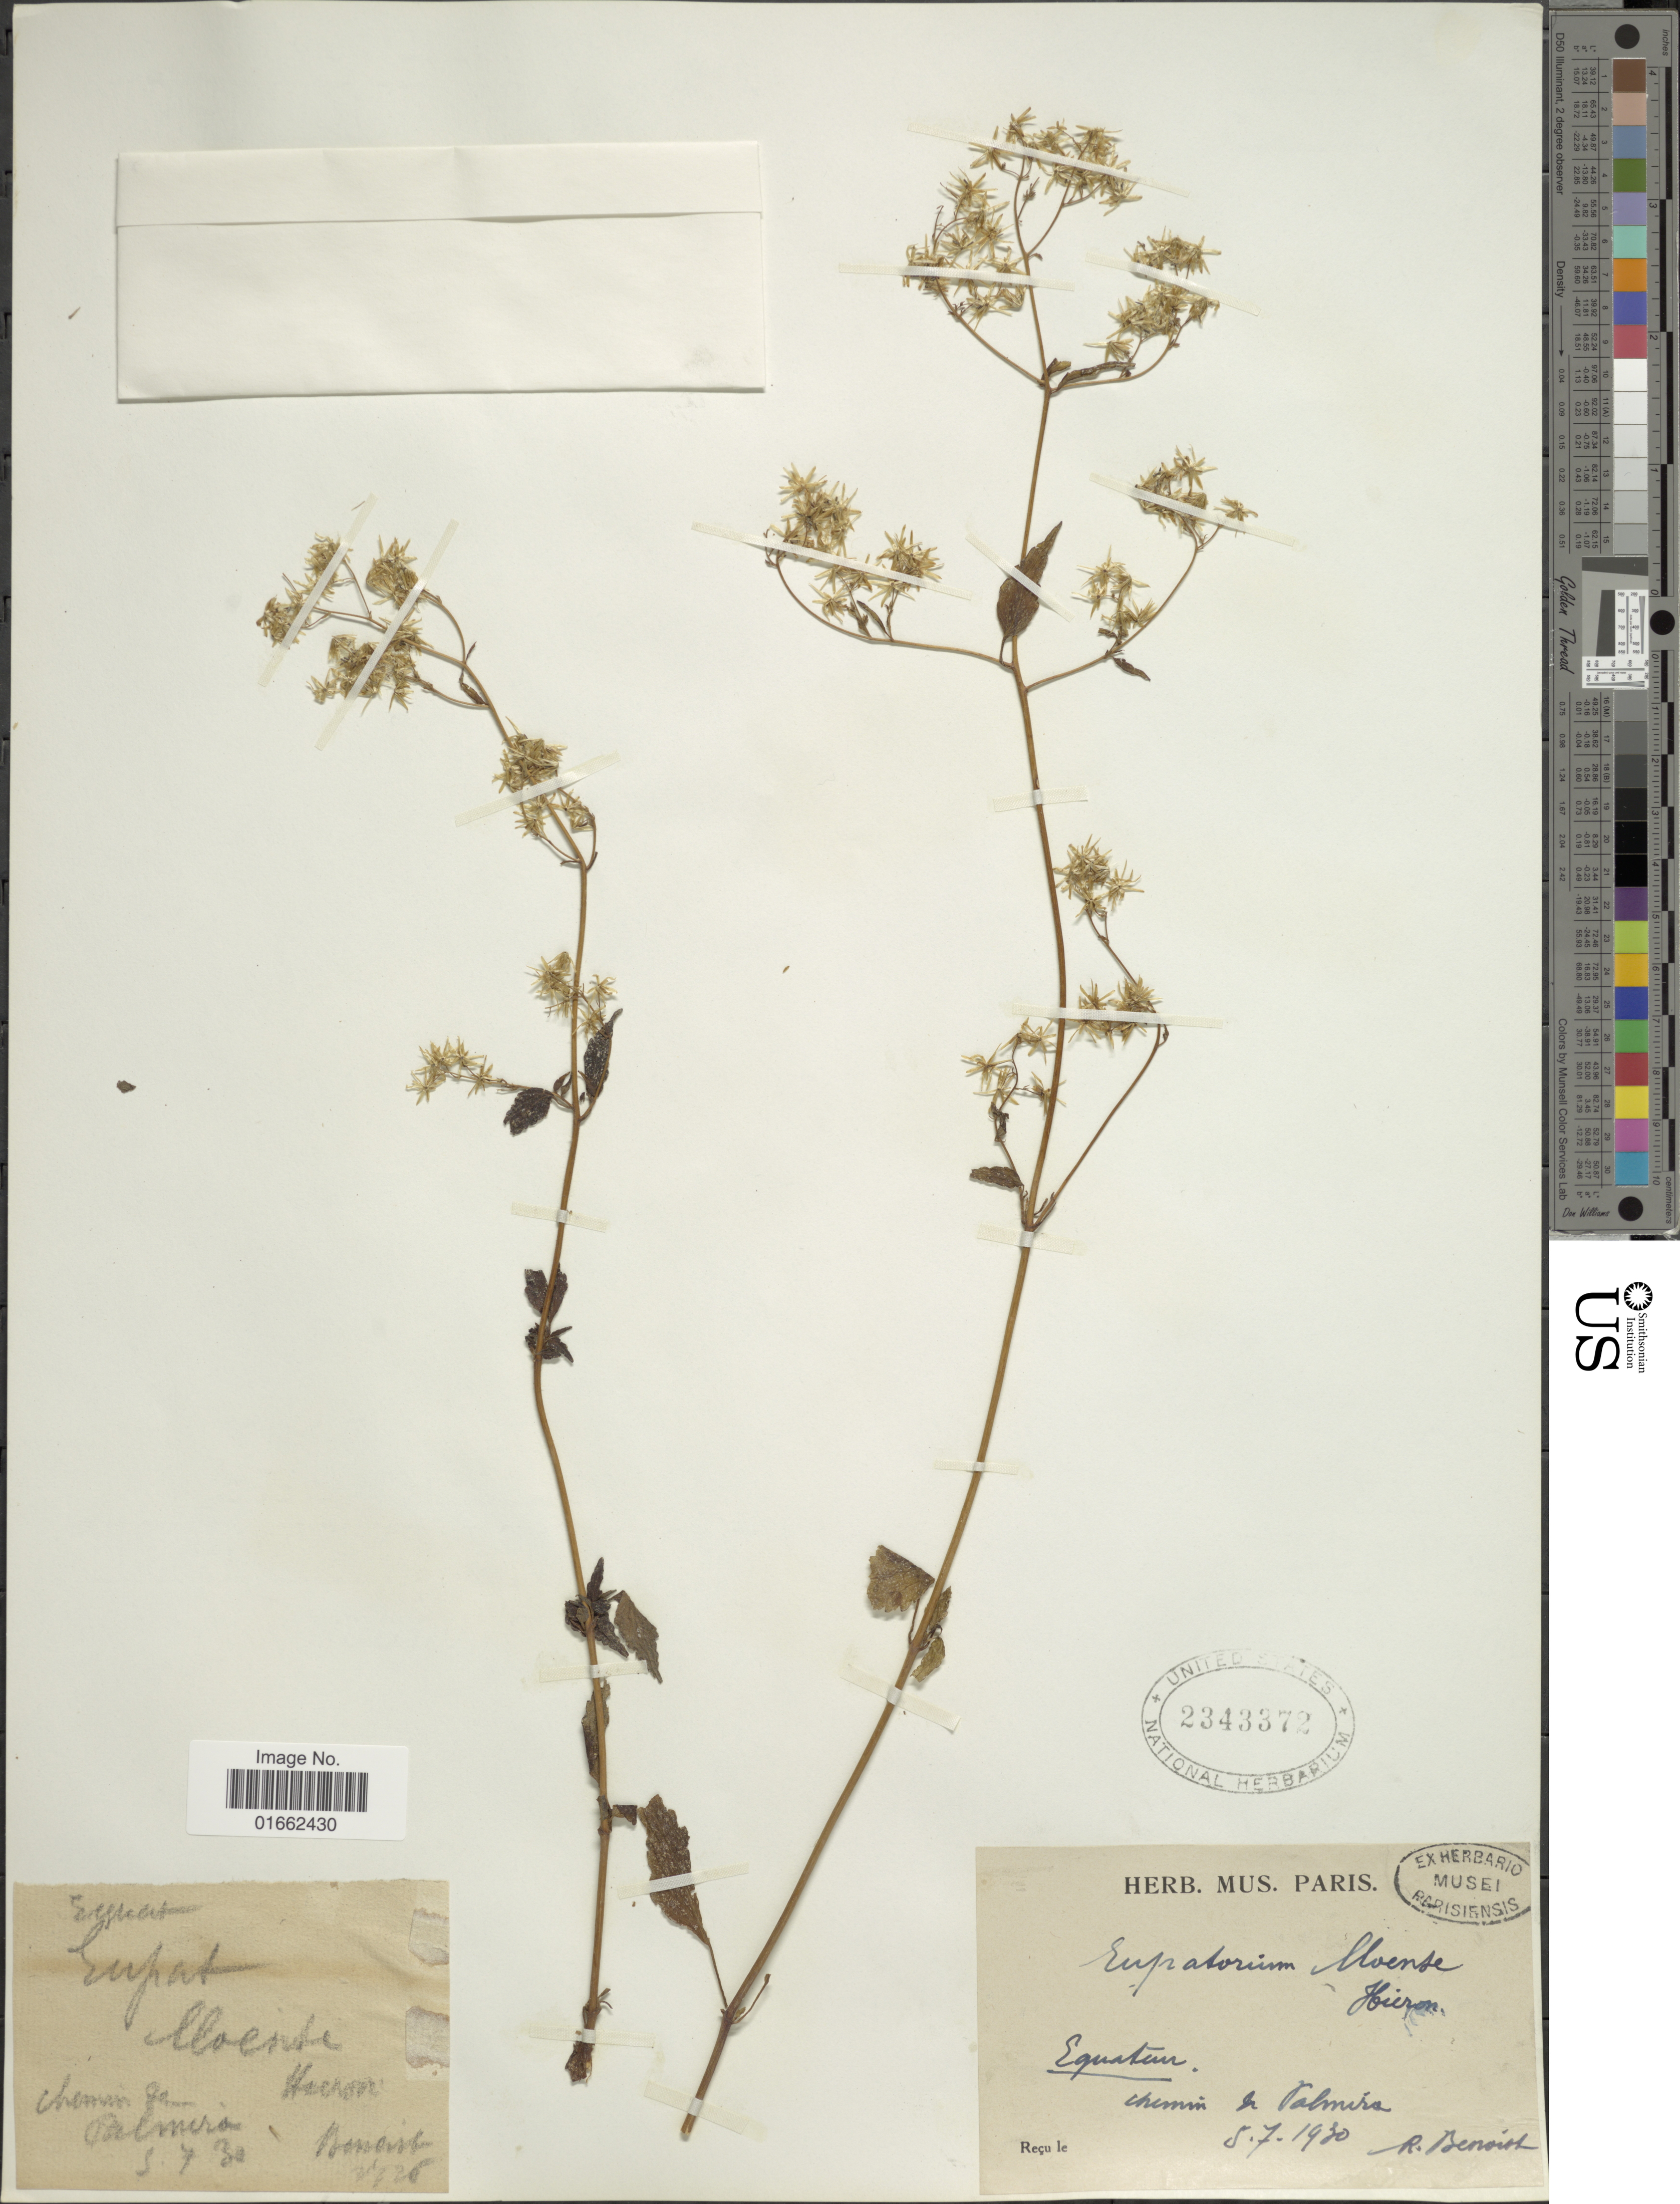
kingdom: Plantae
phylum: Tracheophyta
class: Magnoliopsida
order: Asterales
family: Asteraceae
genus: Fleischmannia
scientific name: Fleischmannia lloensis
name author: (Hieron.) R.M. King & H. Rob.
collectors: R. Benoist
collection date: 1930-07-05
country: Ecuador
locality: Equateur. Chemin de Palmira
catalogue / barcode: US 2343372